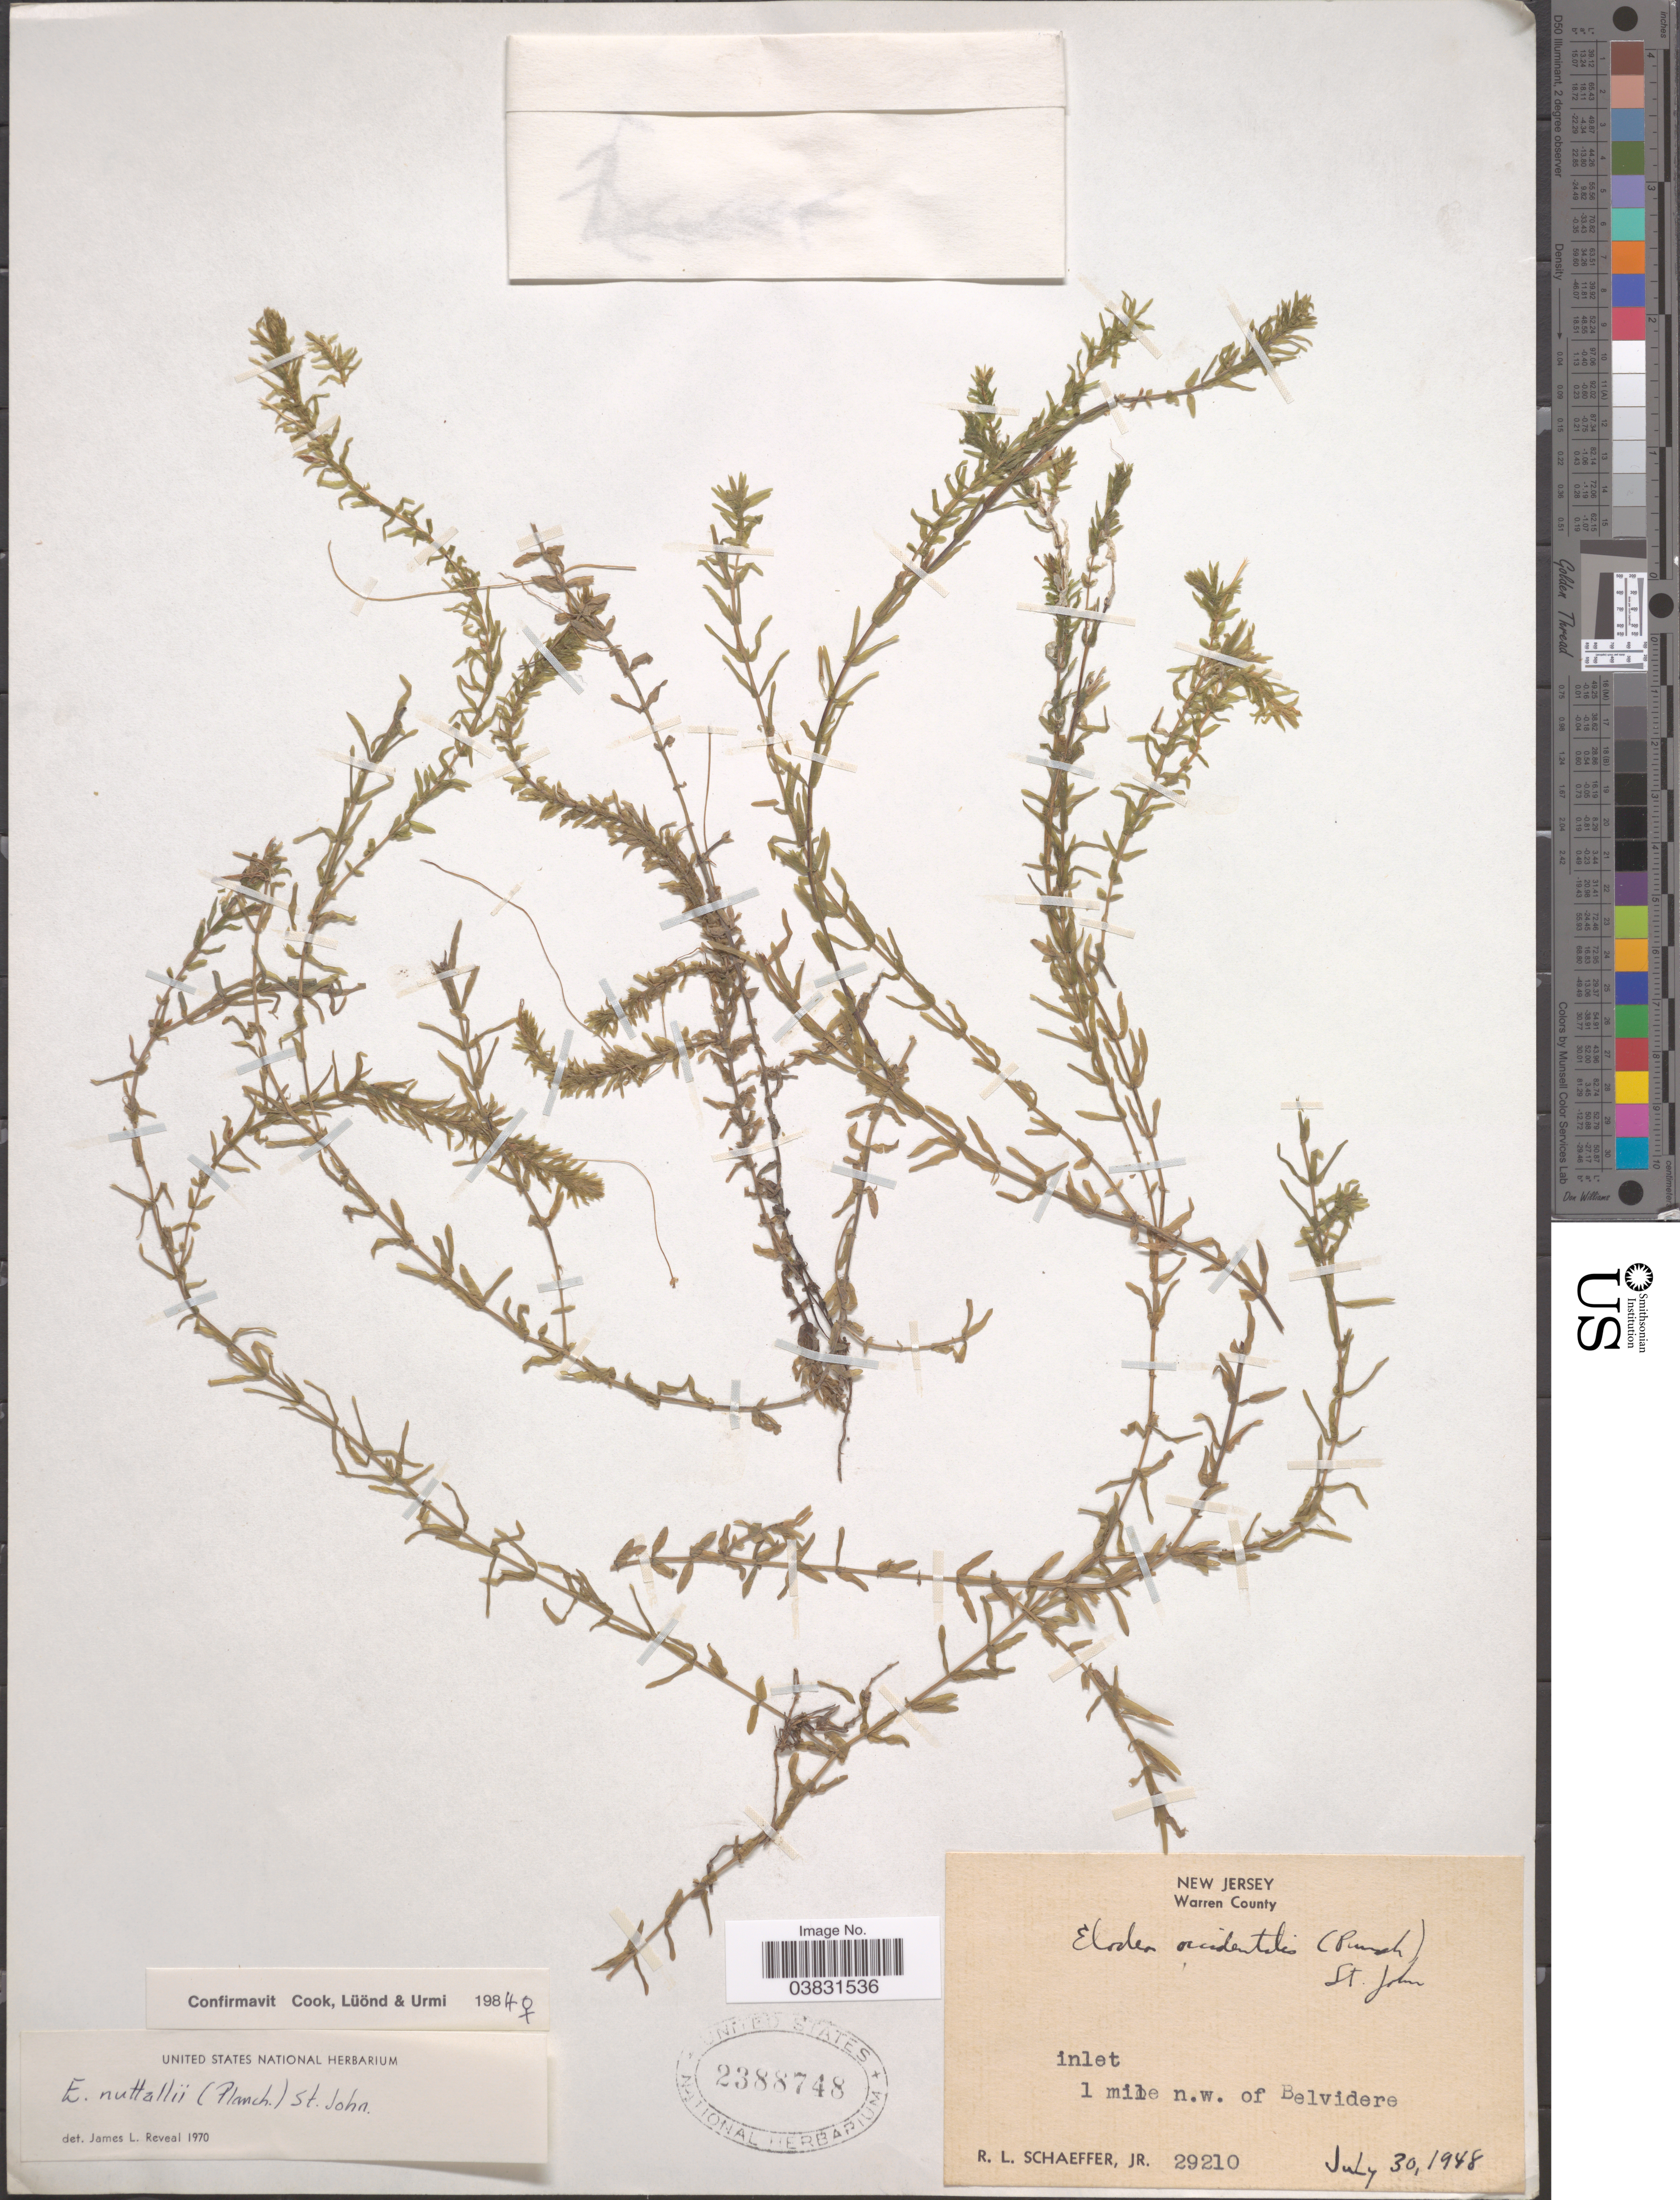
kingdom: Plantae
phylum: Tracheophyta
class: Liliopsida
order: Alismatales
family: Hydrocharitaceae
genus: Elodea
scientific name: Elodea nuttallii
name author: (Planch.) H. St. John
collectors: R. L. Schaeffer Jr.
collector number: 29210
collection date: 1948-07-30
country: United States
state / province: New Jersey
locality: Warren County. 1 mile n.w. of Belvidere.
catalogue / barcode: US 2388748